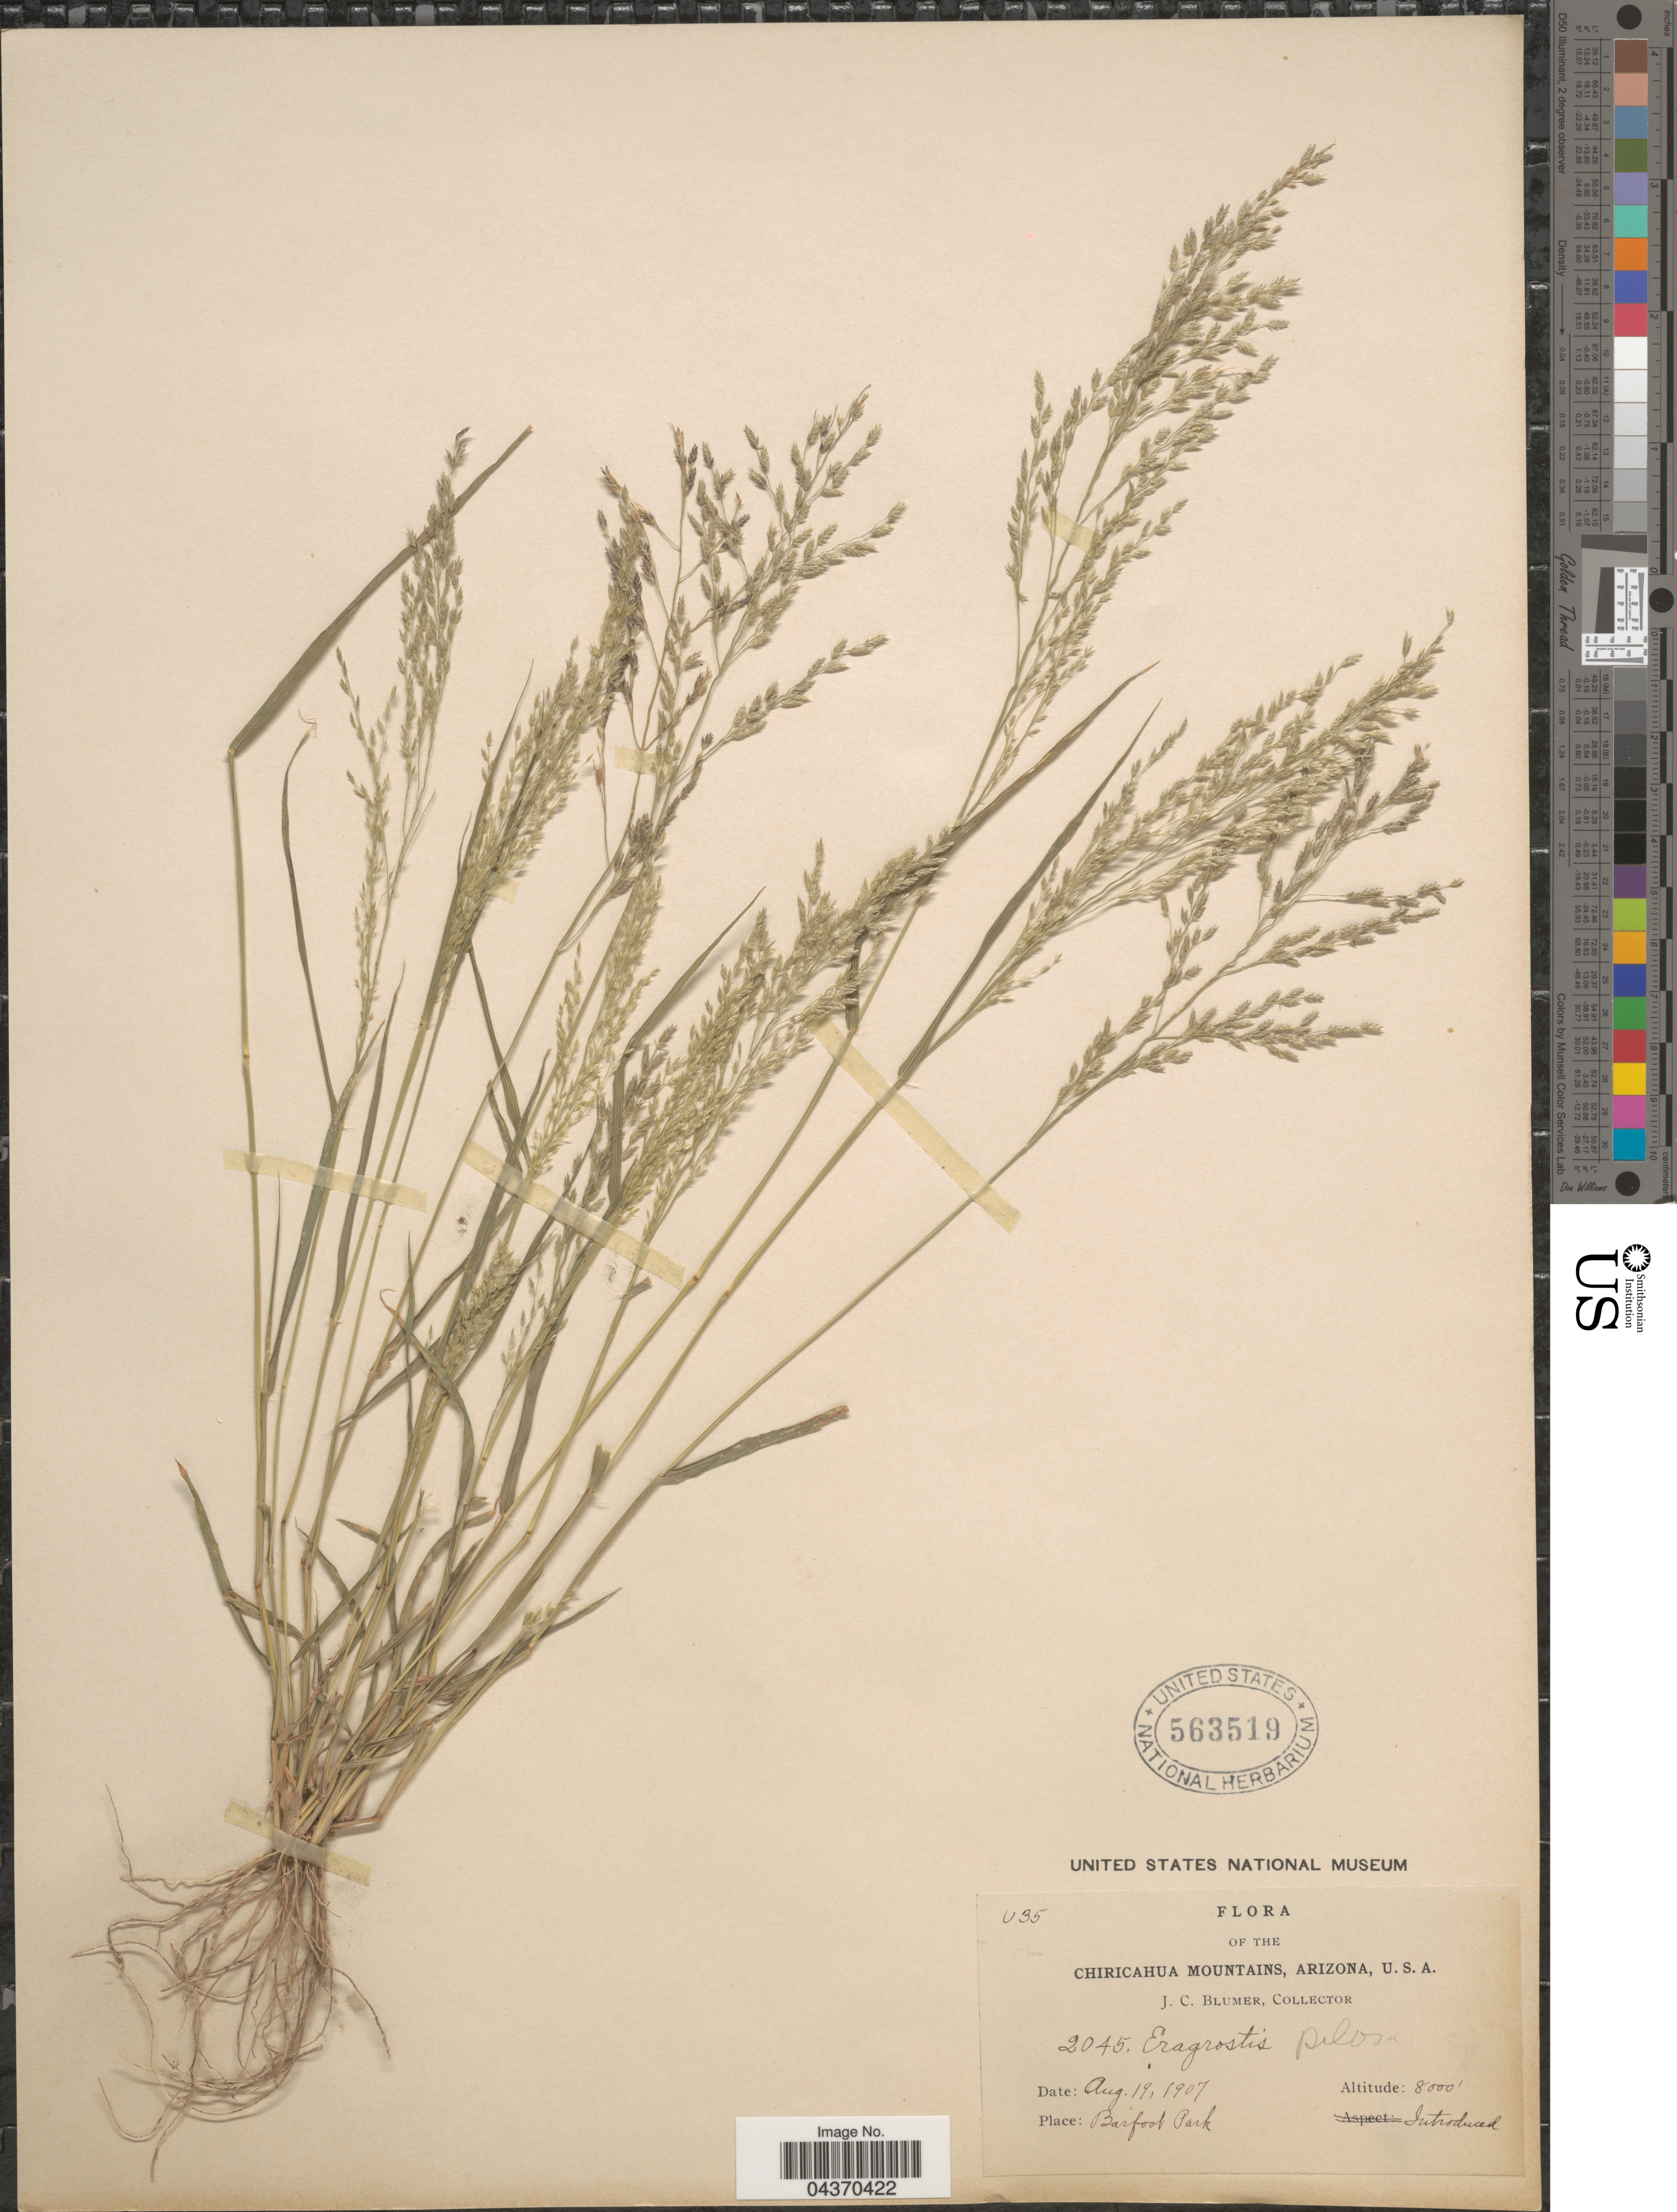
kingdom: Plantae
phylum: Tracheophyta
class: Liliopsida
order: Poales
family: Poaceae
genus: Eragrostis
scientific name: Eragrostis pectinacea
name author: (Michx.) Nees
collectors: J. C. Blumer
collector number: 2045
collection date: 1907-08-19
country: United States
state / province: Arizona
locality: Chiricahua Mountains. Barfoot Park.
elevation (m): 2438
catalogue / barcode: US 563519